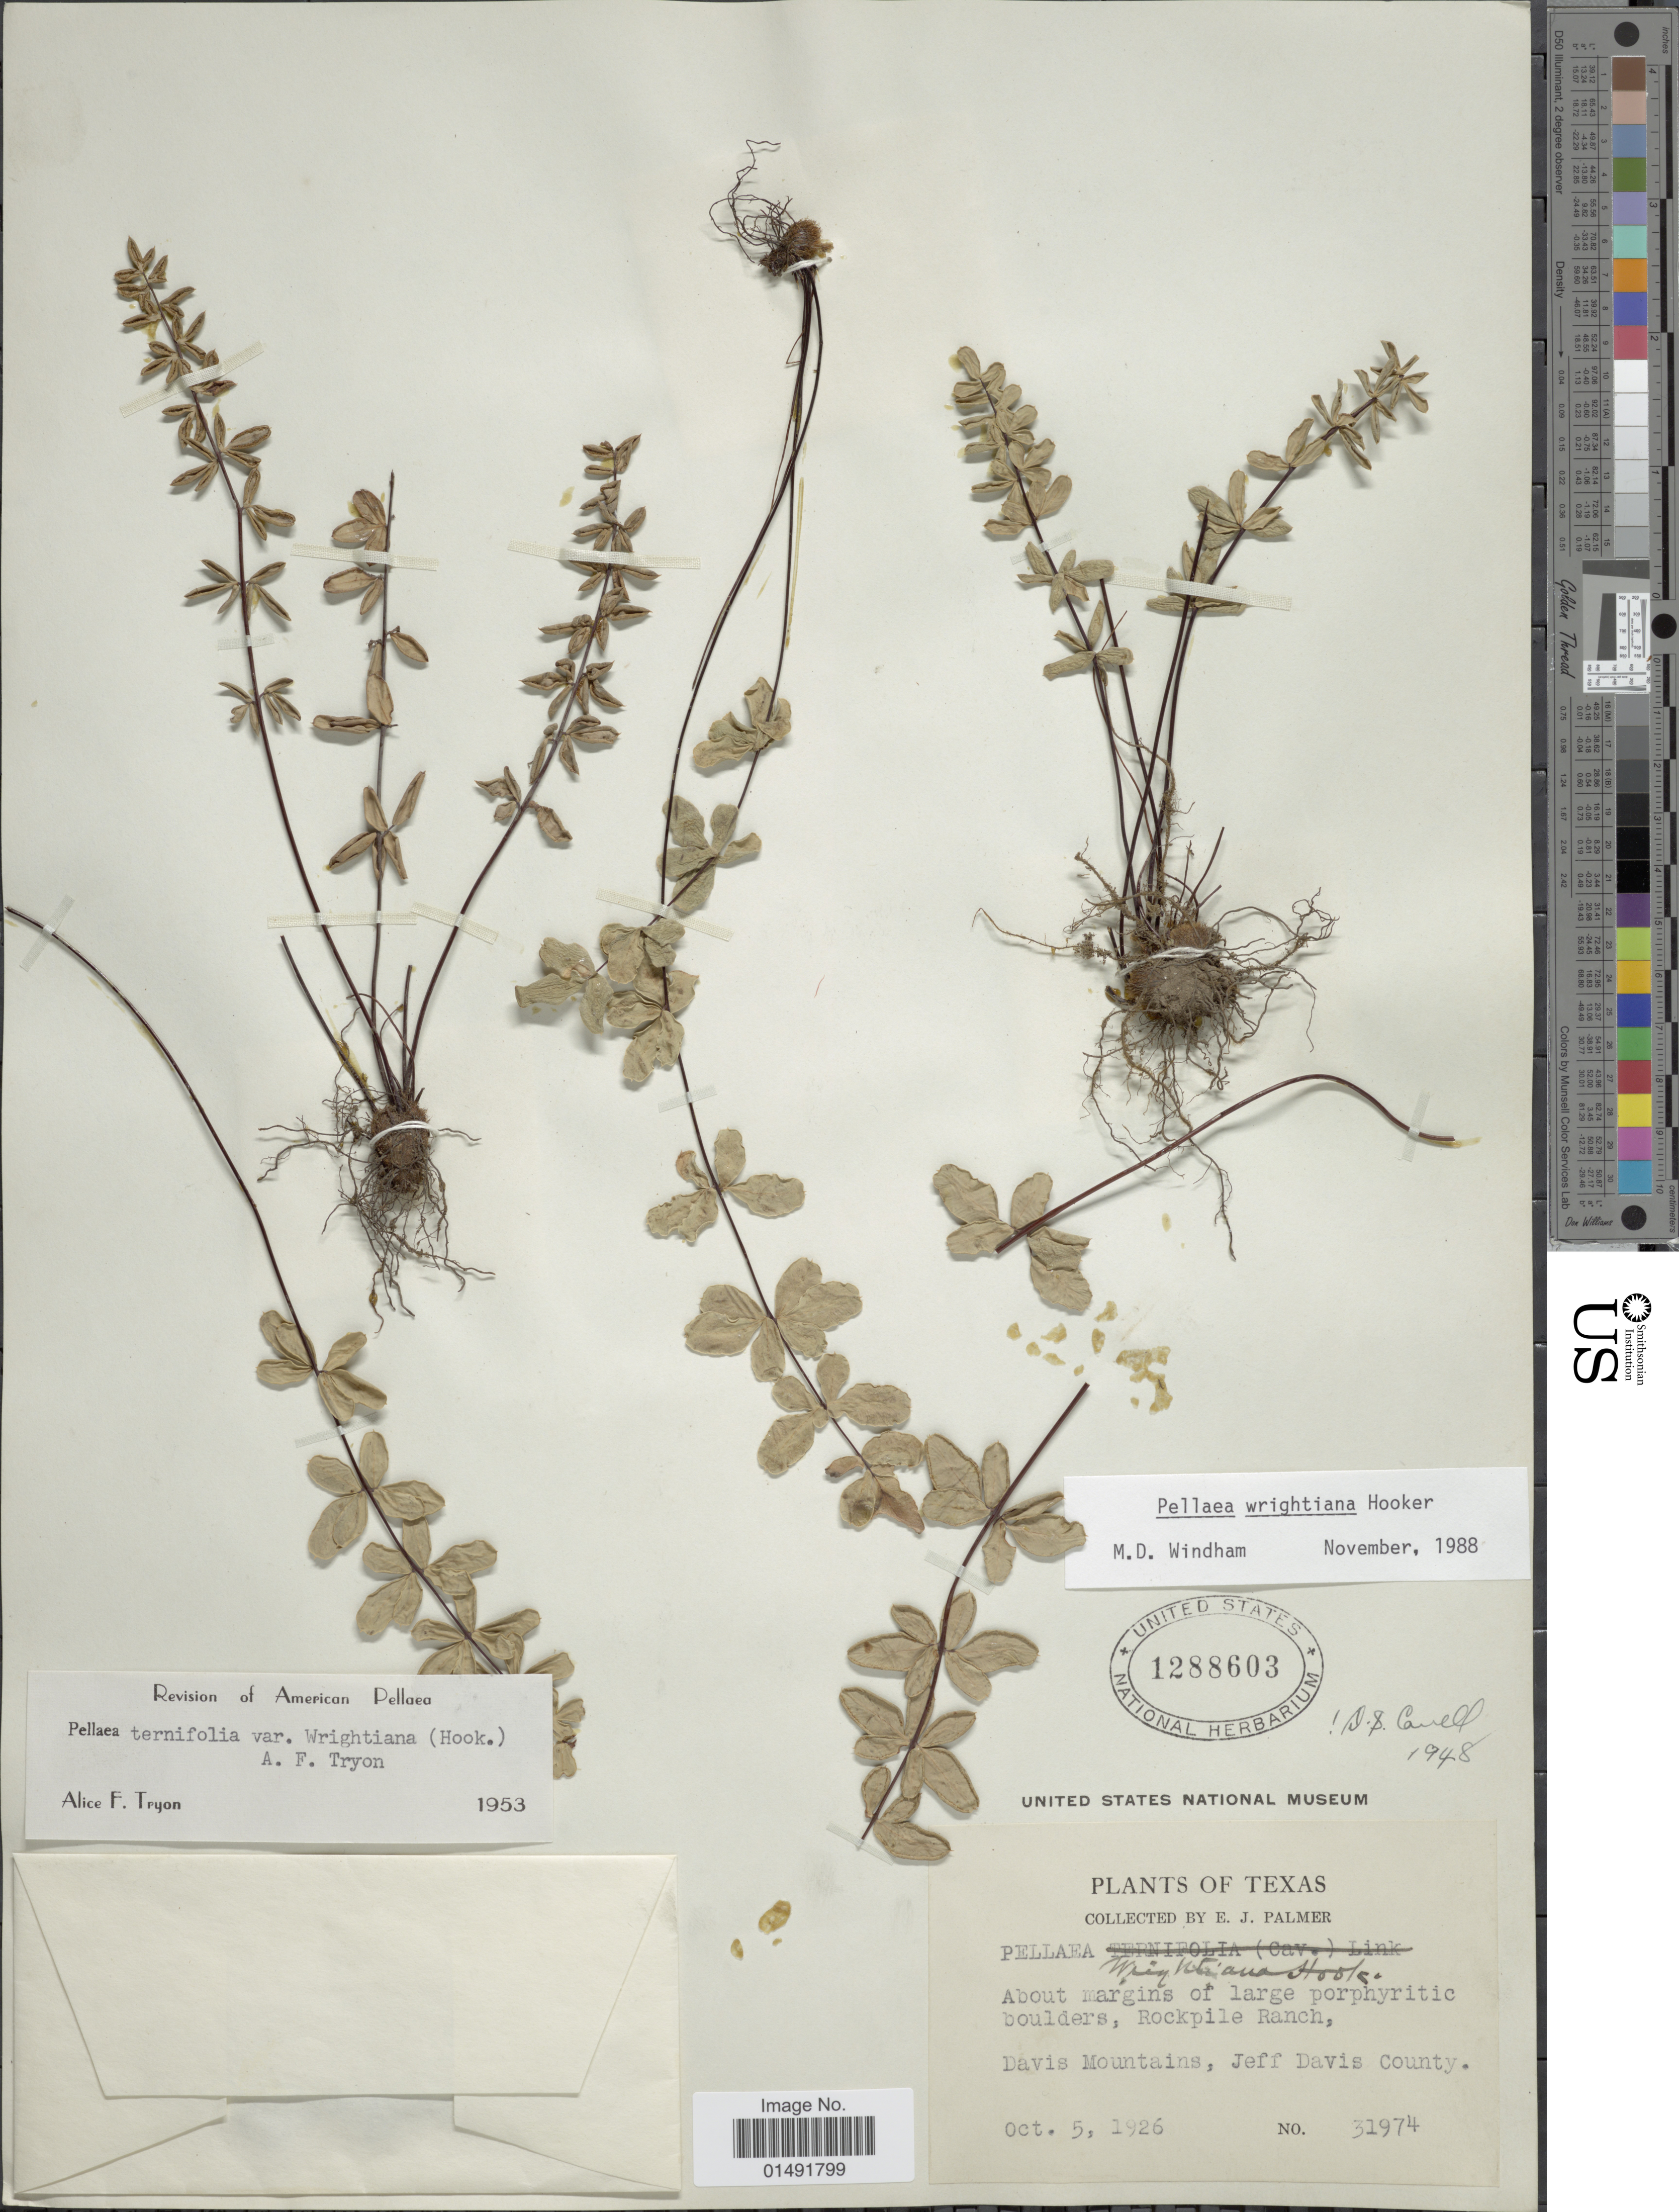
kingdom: Plantae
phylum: Tracheophyta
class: Polypodiopsida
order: Polypodiales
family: Pteridaceae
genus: Pellaea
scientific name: Pellaea wrightiana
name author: Hook.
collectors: E. J. Palmer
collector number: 31974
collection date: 1926-10-05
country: United States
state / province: Texas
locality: About margins of large porphyritic boulders, Rockpile Ranch, Davis Mountains, Jeff Davis County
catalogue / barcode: US 1288603